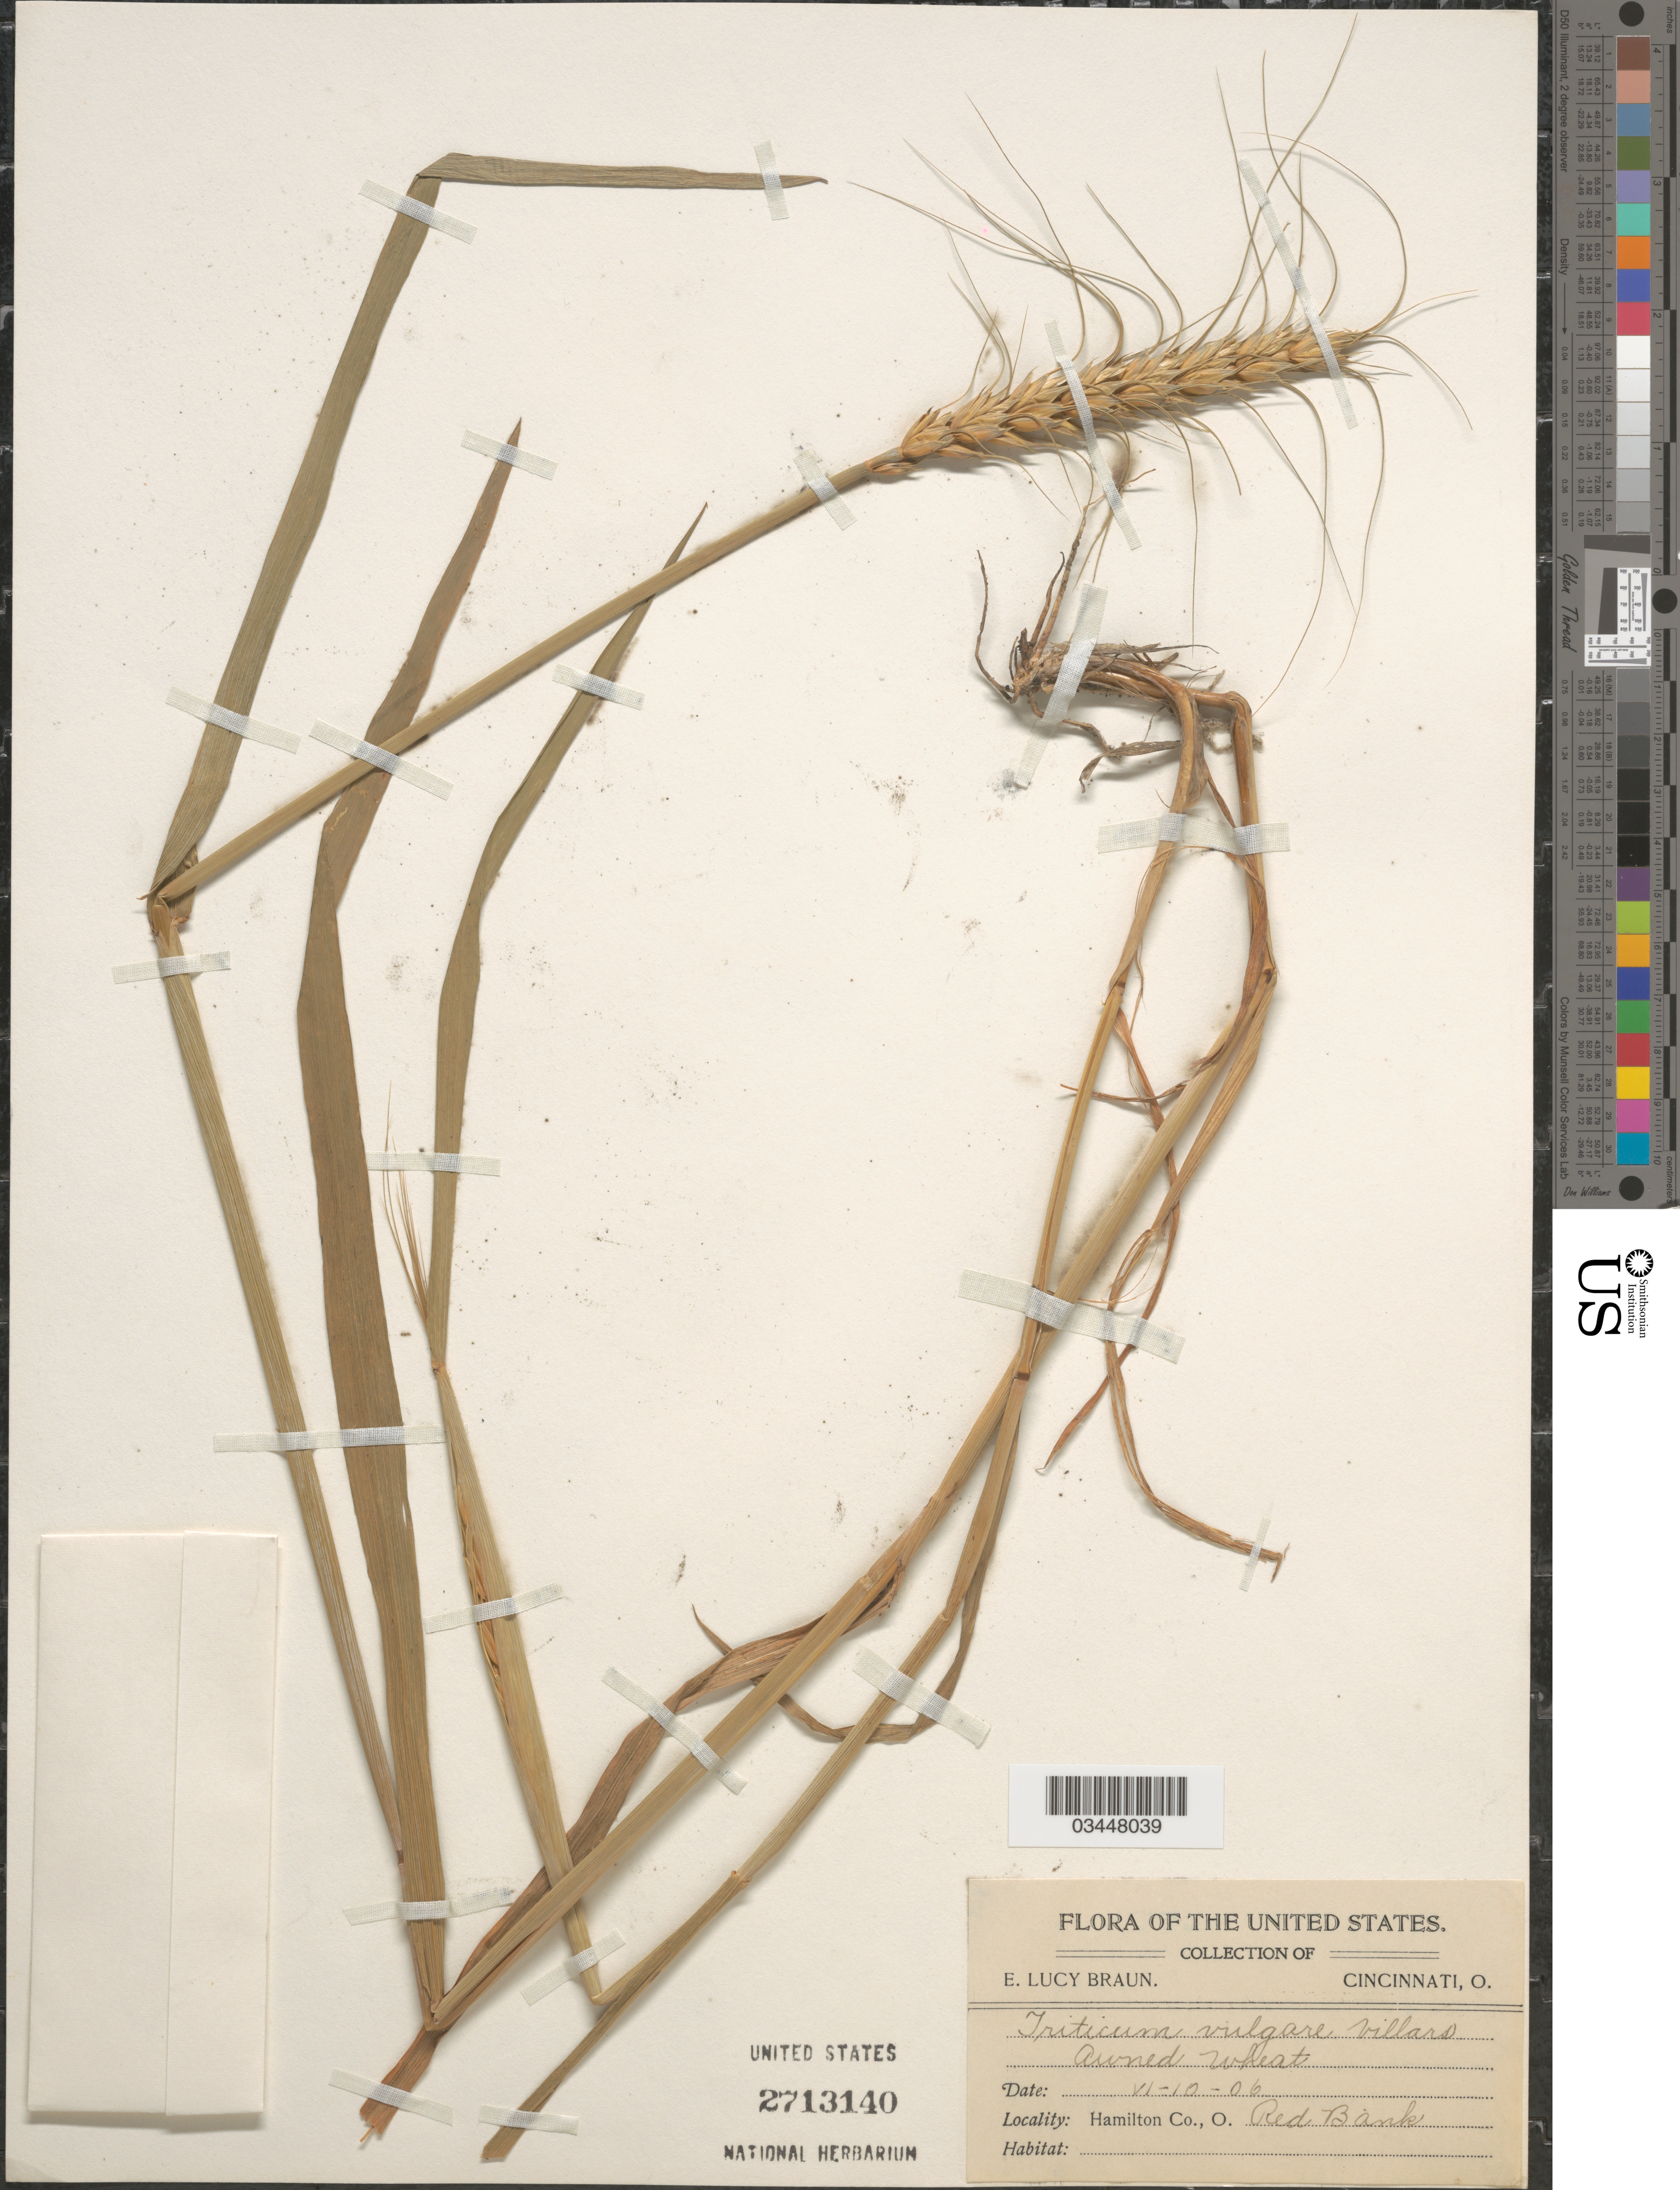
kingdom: Plantae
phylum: Tracheophyta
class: Liliopsida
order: Poales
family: Poaceae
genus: Triticum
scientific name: Triticum aestivum subsp. vulgare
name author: (Vill.) Thell.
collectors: E. L. Braun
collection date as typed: Transcribed d/m/y: 10/6/6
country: United States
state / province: Ohio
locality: Hamilton Co. Red Bank.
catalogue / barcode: US 2713140